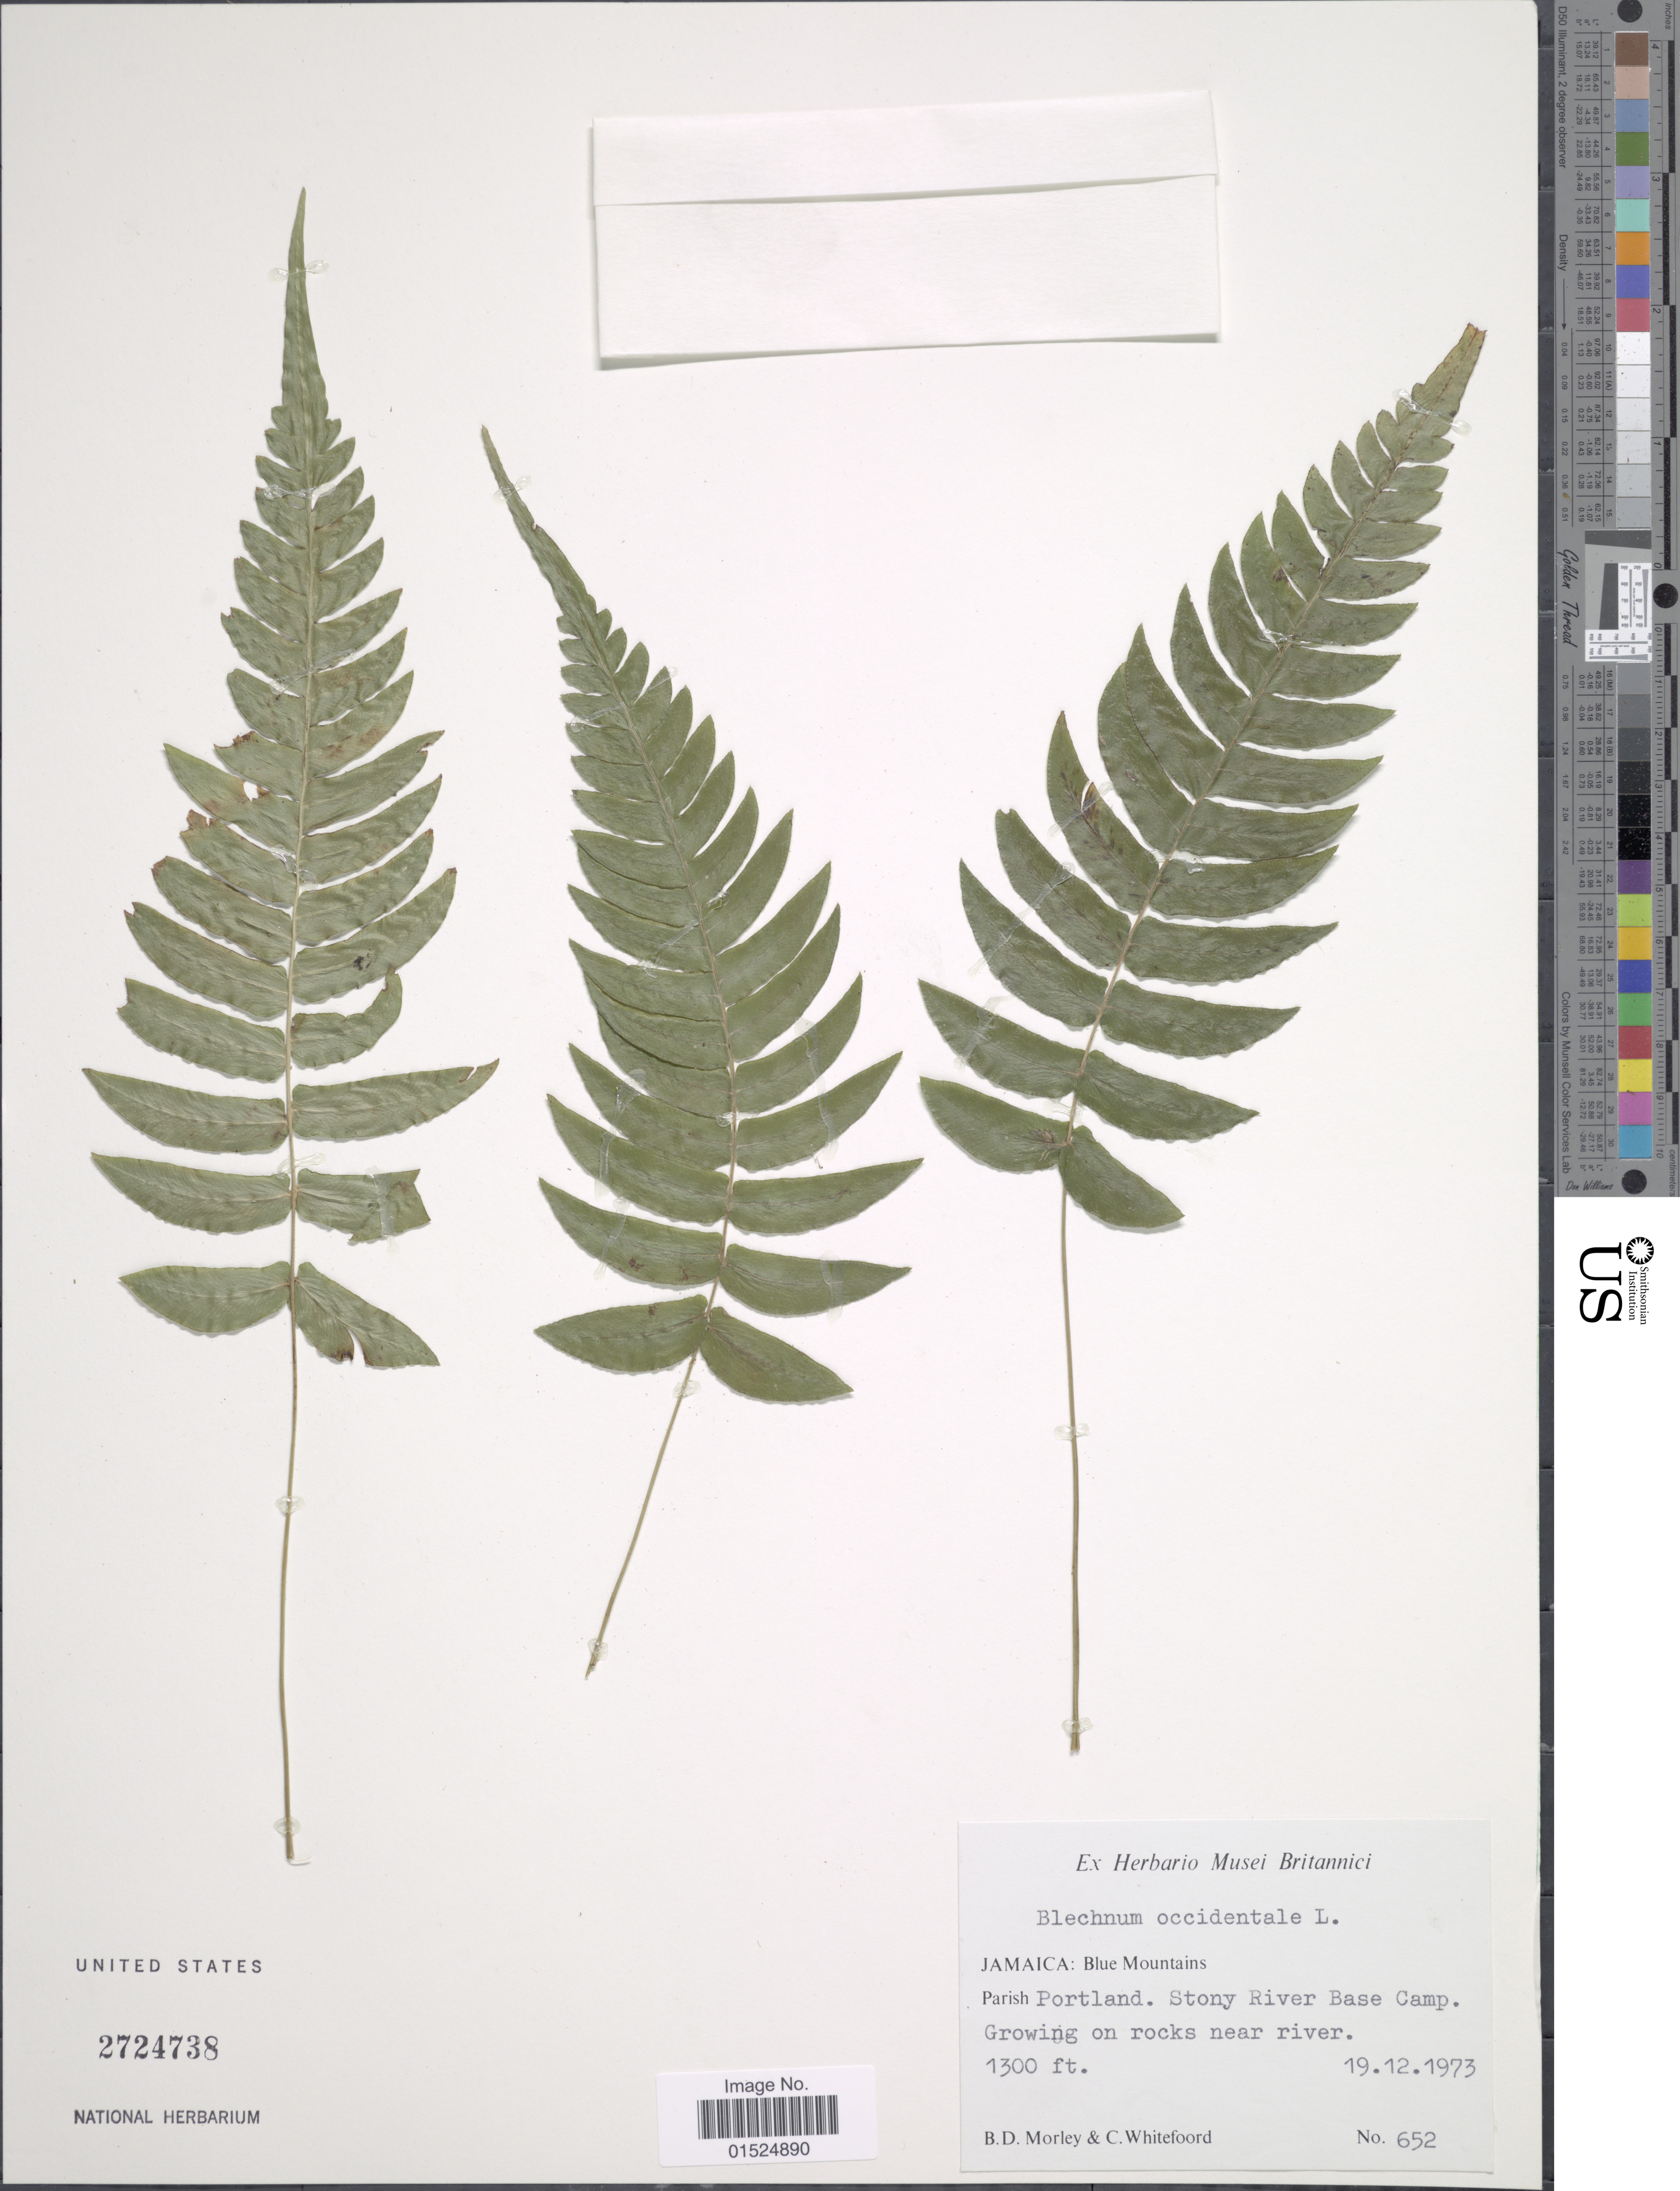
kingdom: Plantae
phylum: Tracheophyta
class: Polypodiopsida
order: Polypodiales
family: Blechnaceae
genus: Blechnum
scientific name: Blechnum occidentale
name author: L.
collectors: B. D. Morley & C. Whitefoord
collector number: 652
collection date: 1973-12-19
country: Jamaica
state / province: Portland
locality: Blue Mountains, Parish Portland, Stony River base Camp.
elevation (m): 396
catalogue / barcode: US 2724738